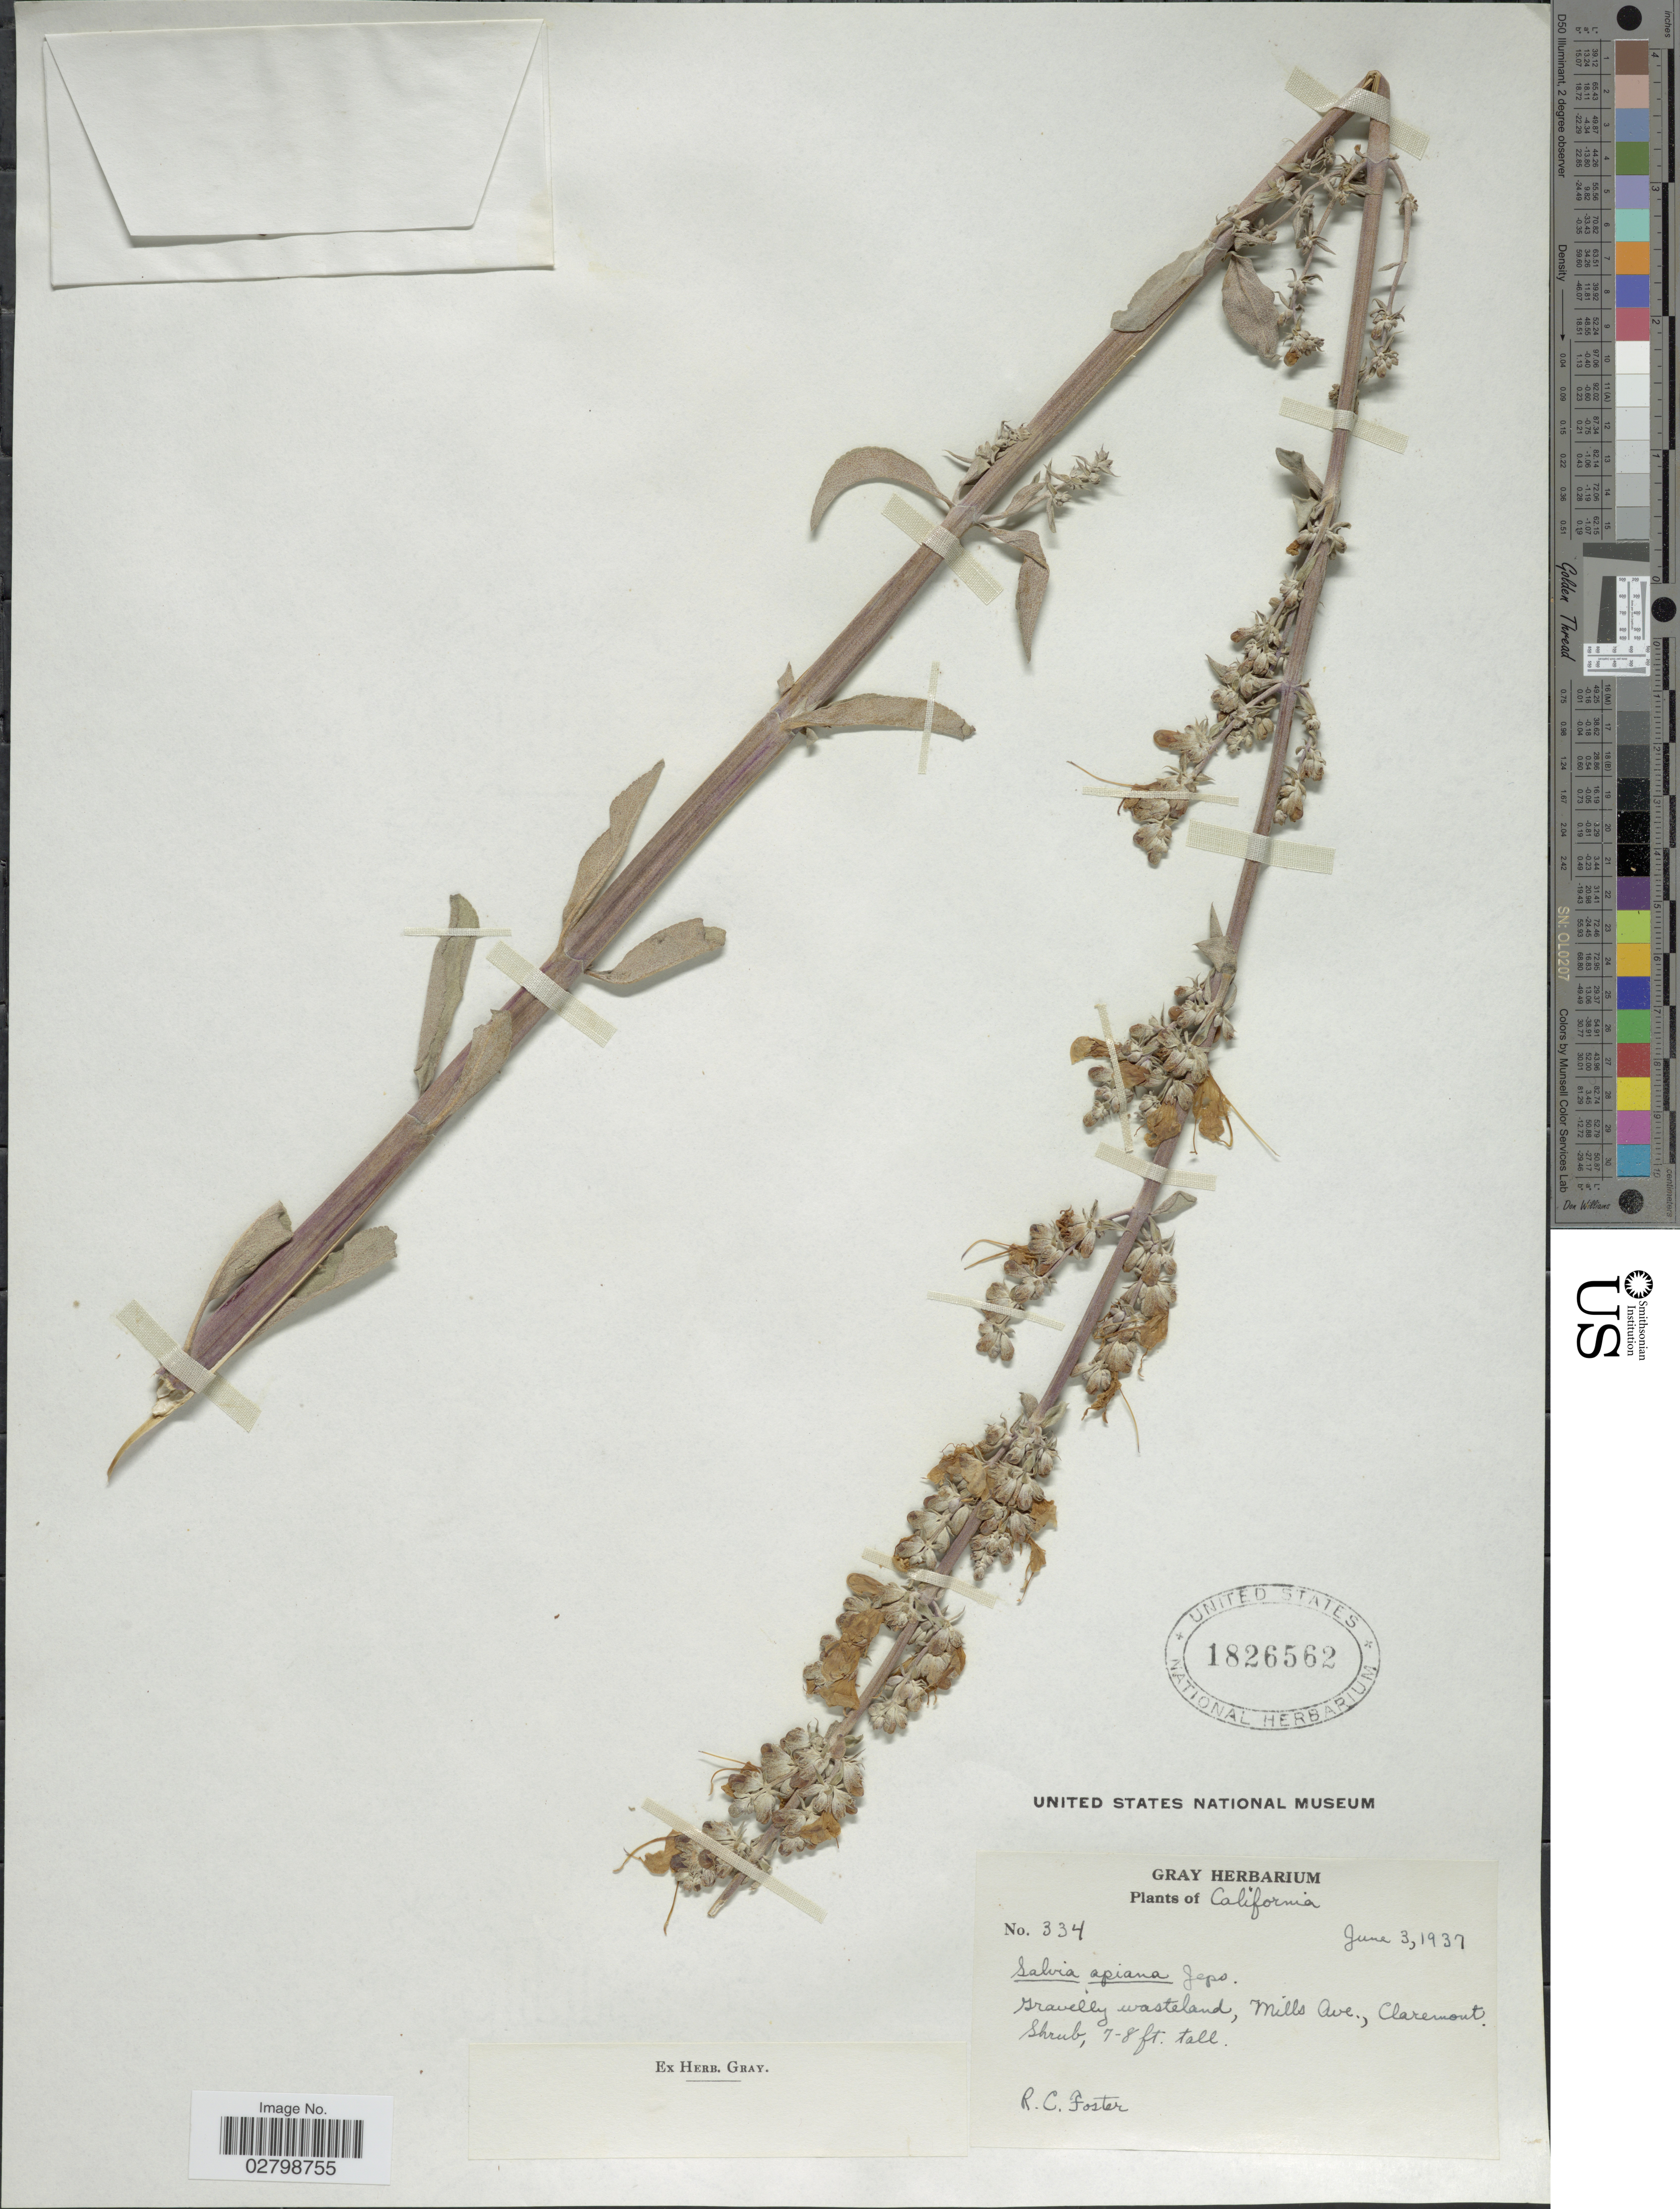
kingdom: Plantae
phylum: Tracheophyta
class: Magnoliopsida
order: Lamiales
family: Lamiaceae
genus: Salvia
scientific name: Salvia apiana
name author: Jeps.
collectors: R. C. Foster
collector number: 334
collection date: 1937-06-03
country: United States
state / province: California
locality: Gravelly wasteland, Mills Ave., Claremont.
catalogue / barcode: US 1826562